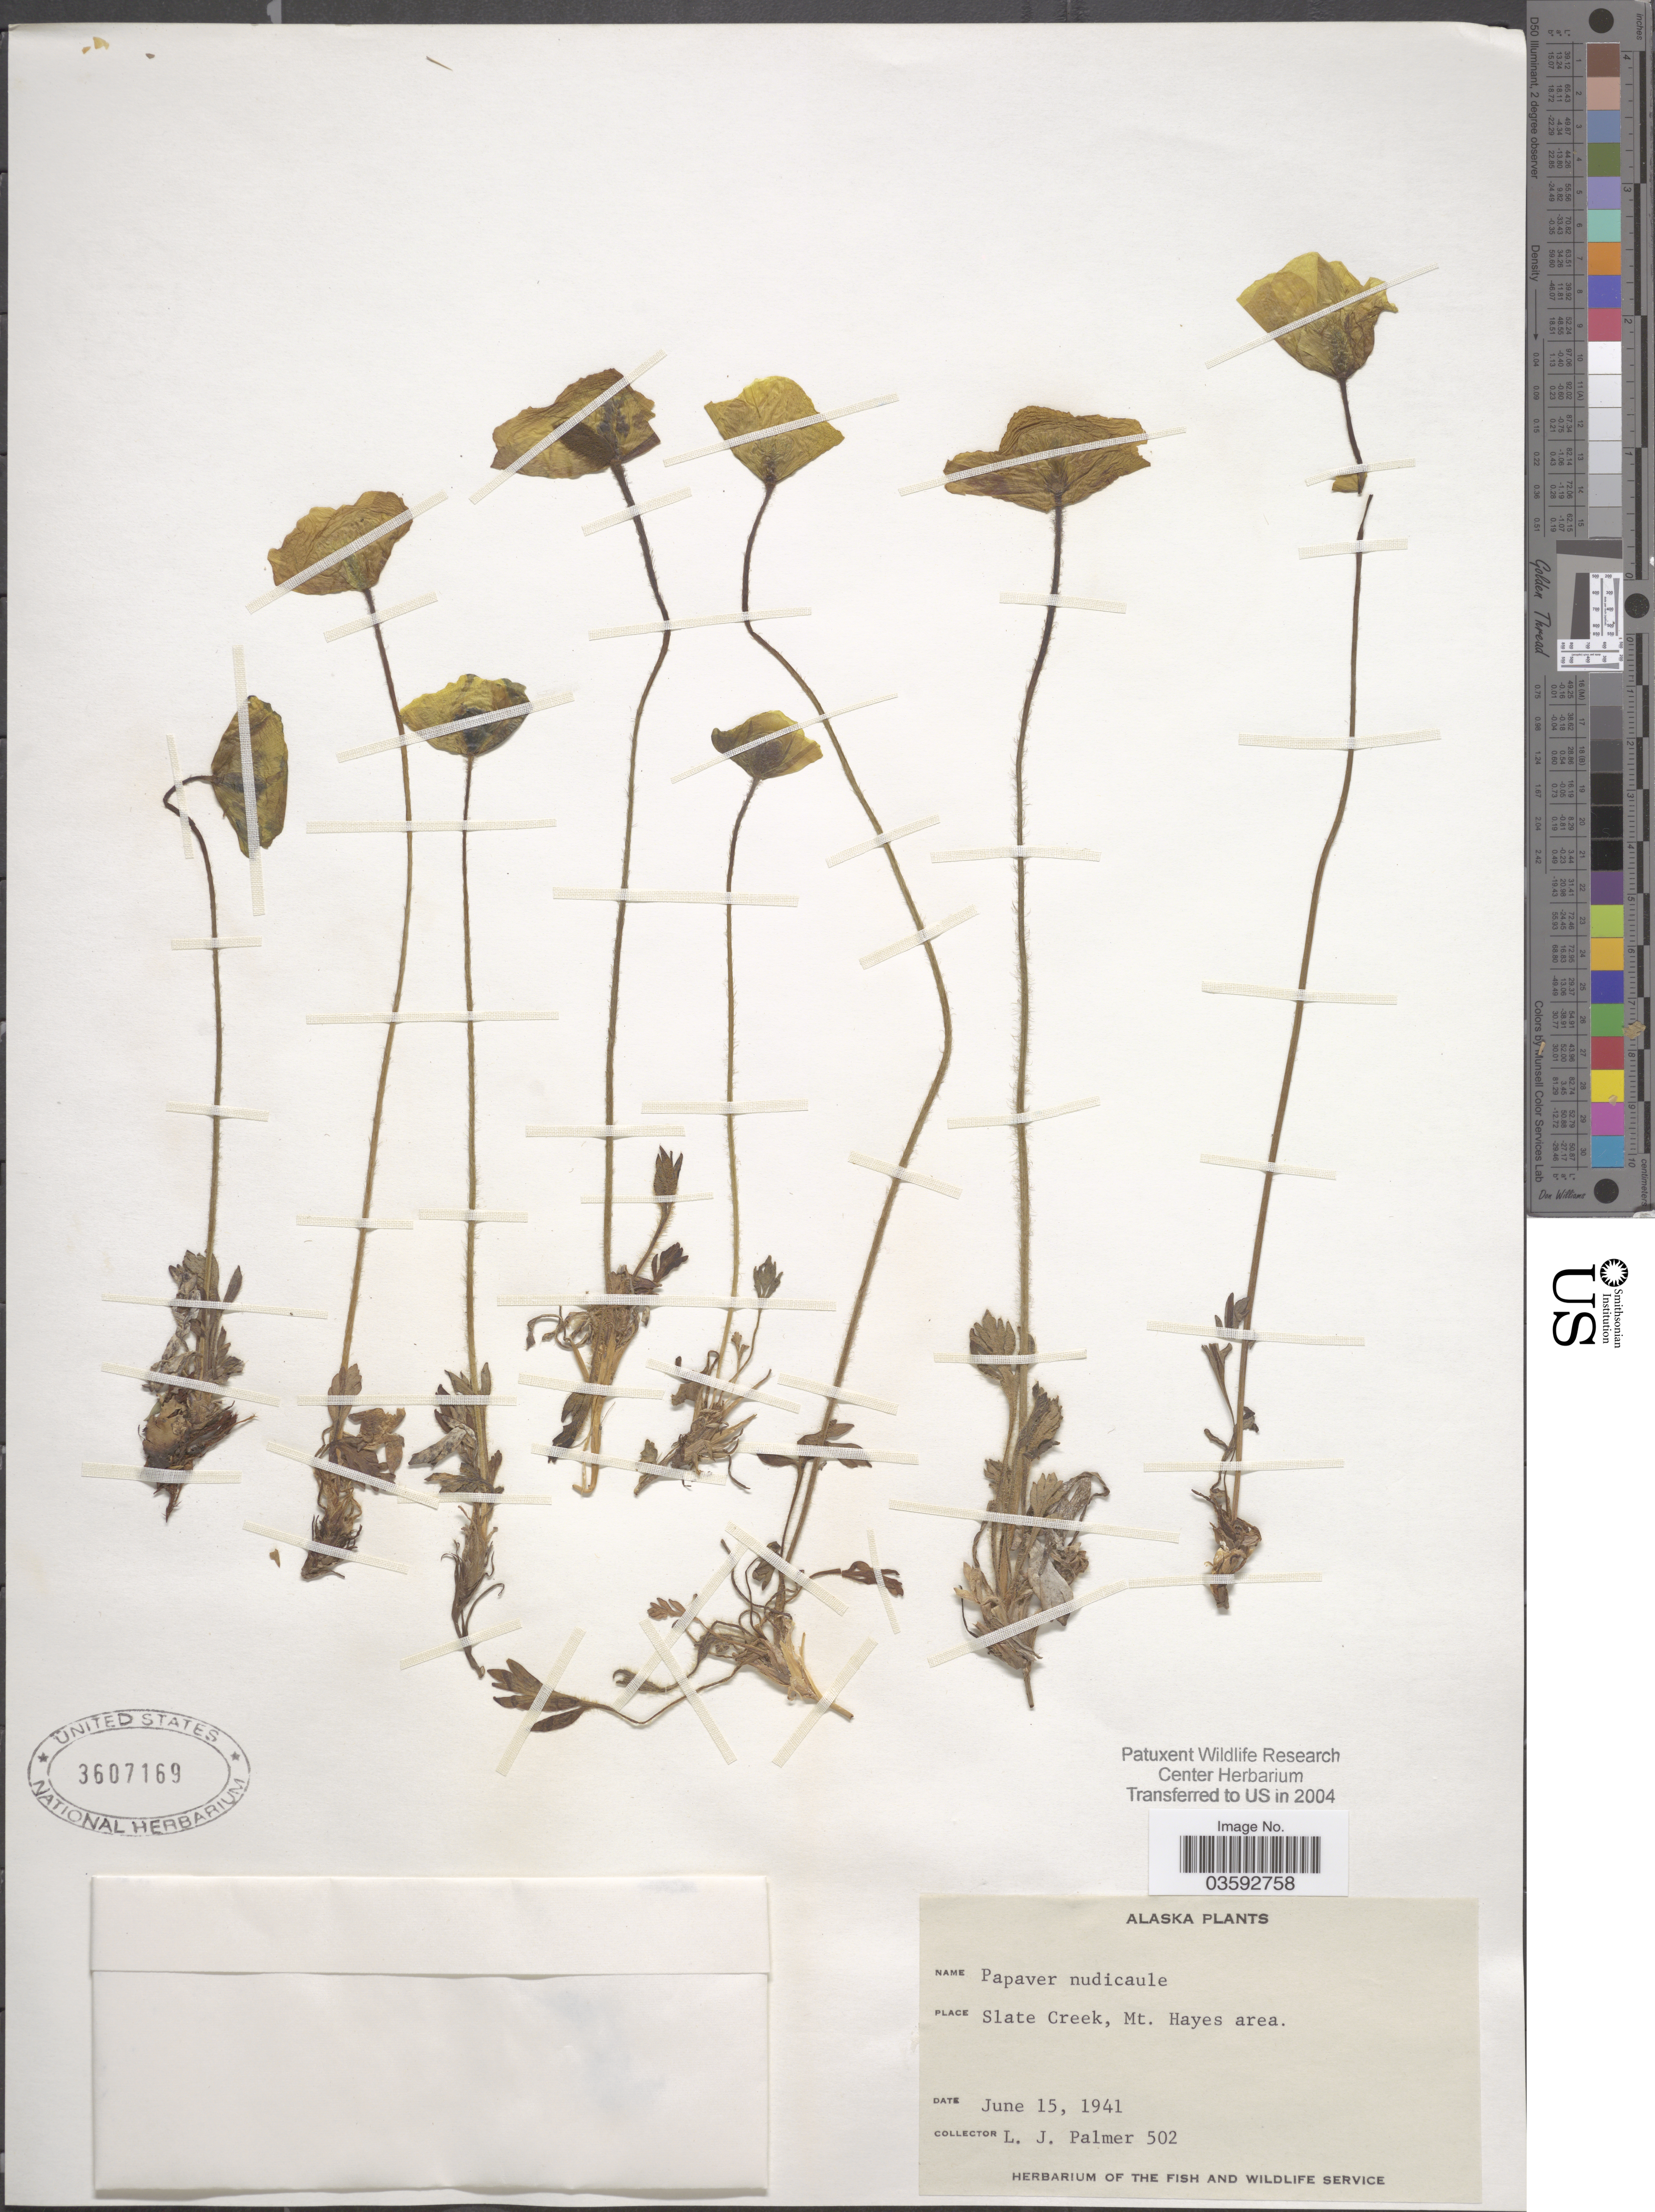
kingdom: Plantae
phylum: Tracheophyta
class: Magnoliopsida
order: Ranunculales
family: Papaveraceae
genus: Papaver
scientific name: Papaver nudicaule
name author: L.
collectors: L. J. Palmer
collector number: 502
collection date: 1941-06-15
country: United States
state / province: Alaska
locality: Slate Creek, Mt. Hayes area.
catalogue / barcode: US 3607169